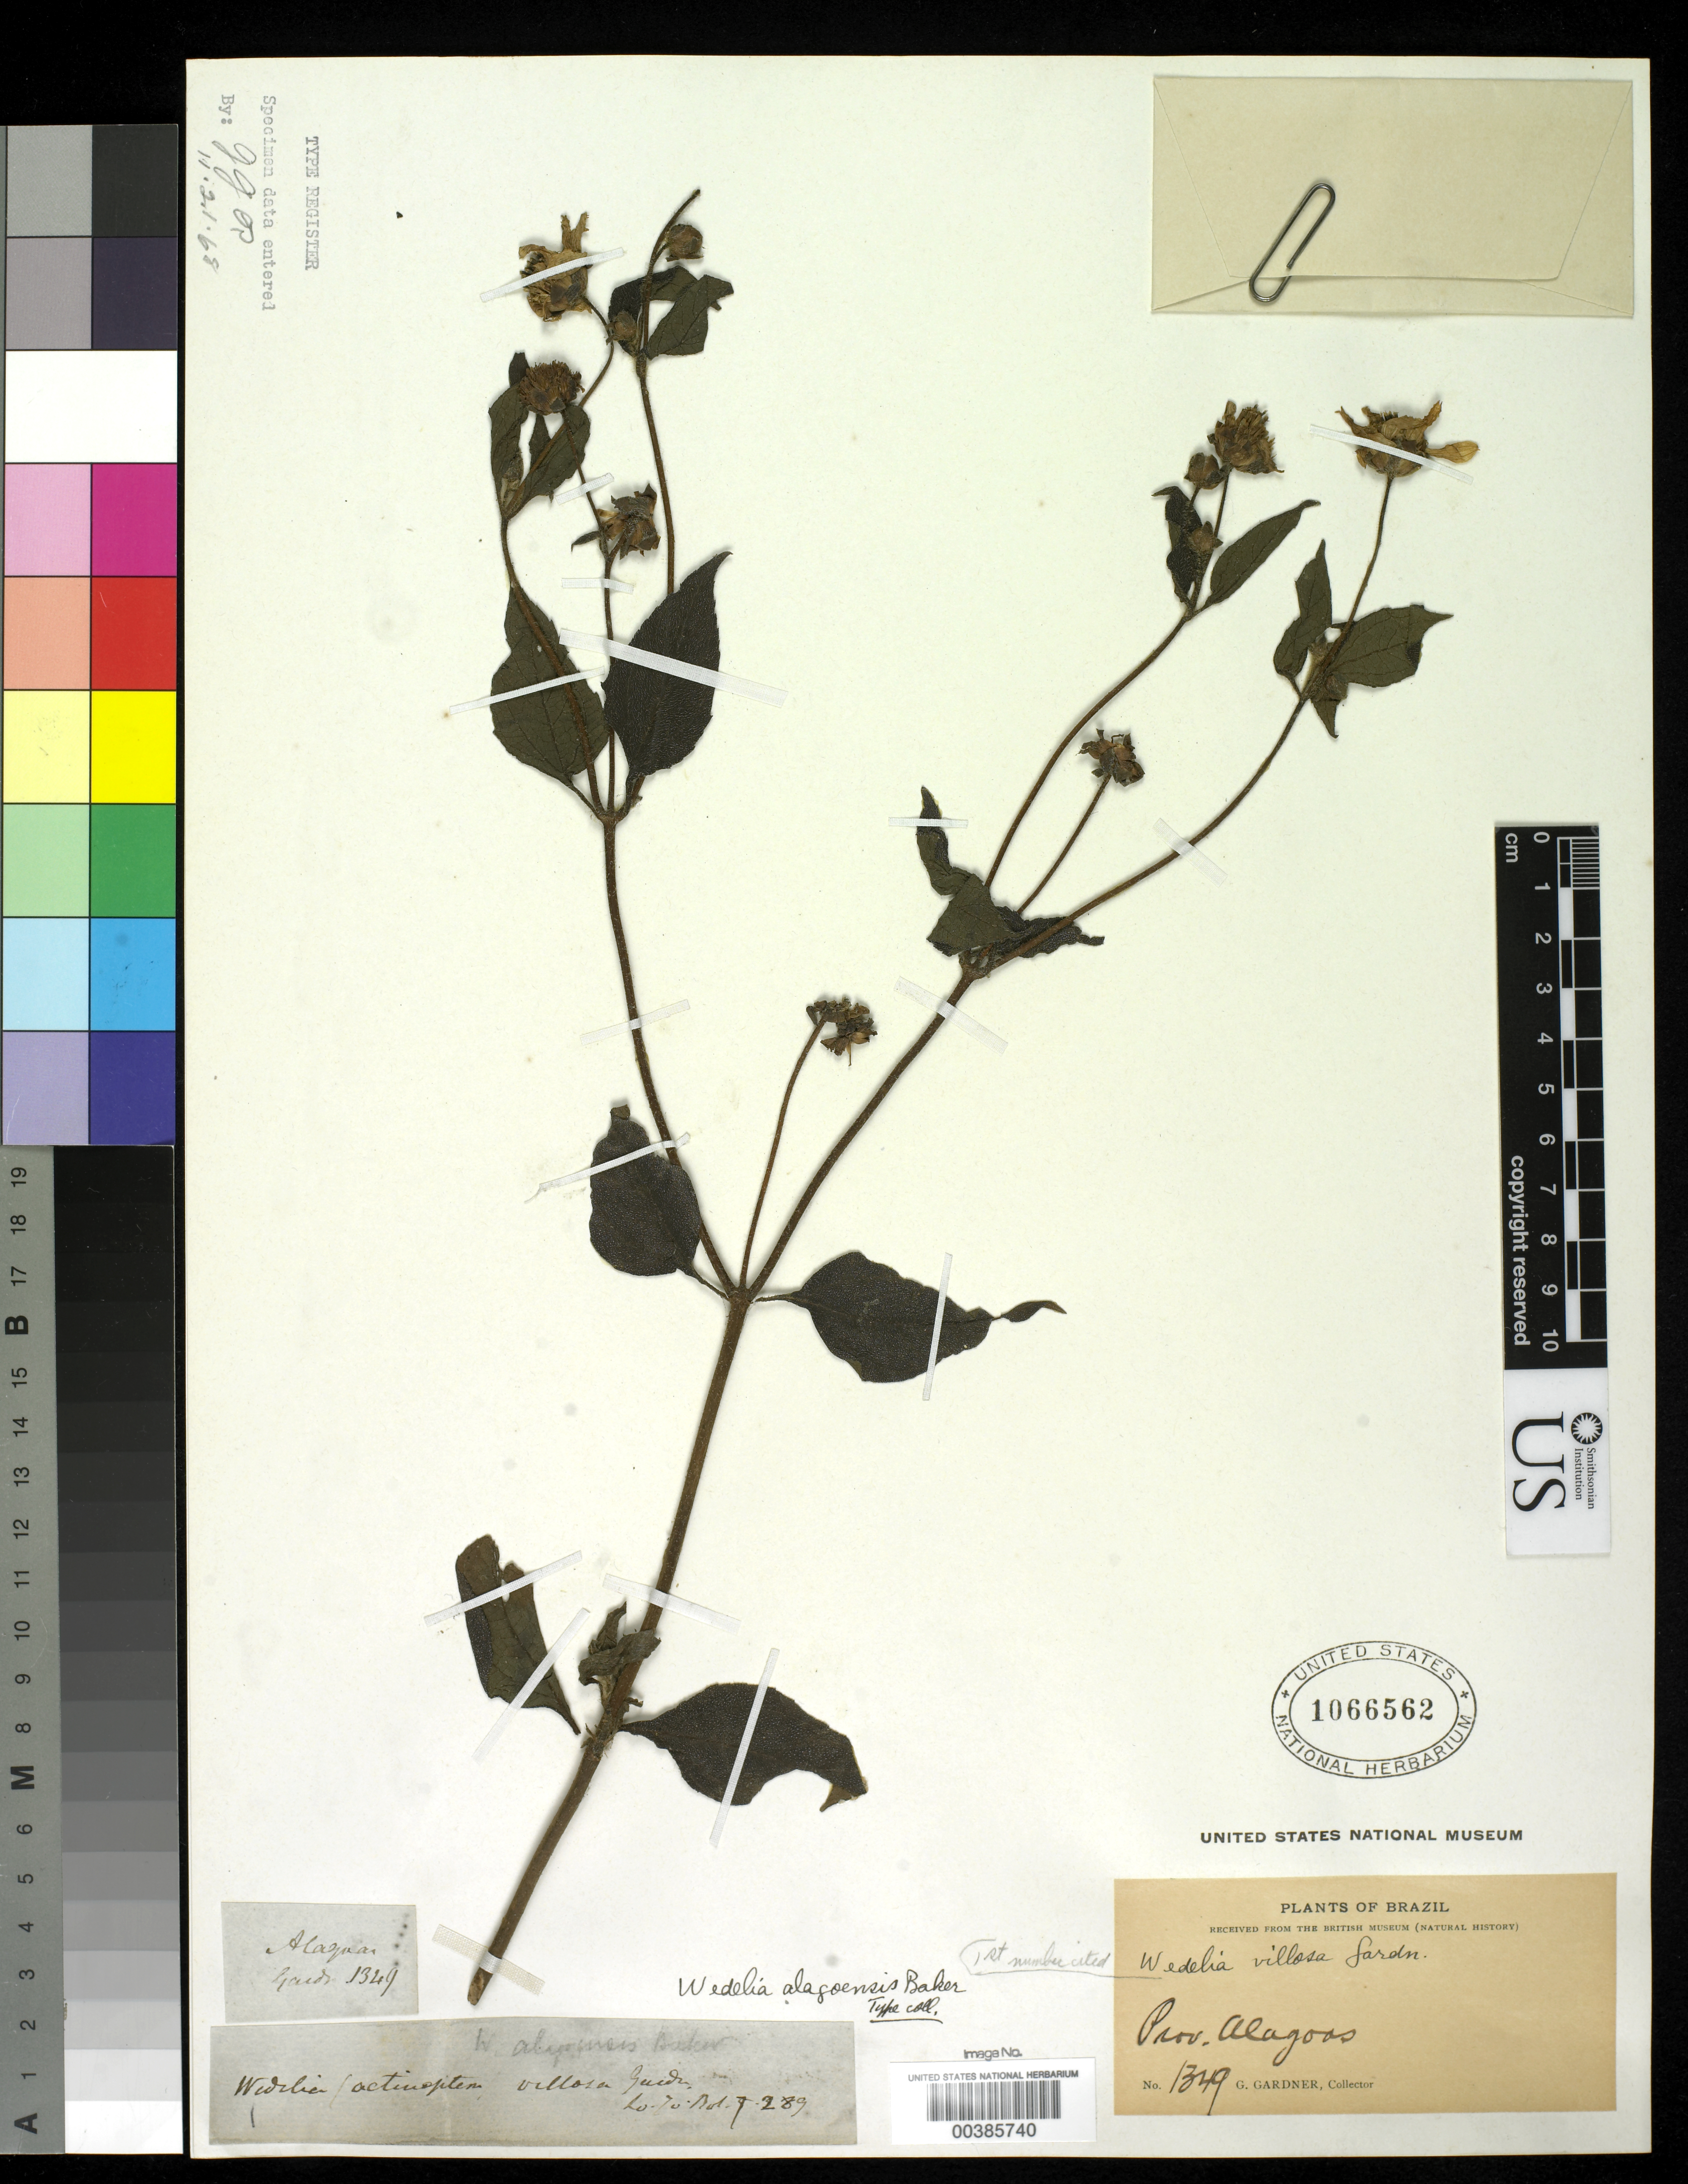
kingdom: Plantae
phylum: Tracheophyta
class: Magnoliopsida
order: Asterales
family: Asteraceae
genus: Wedelia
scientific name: Wedelia alagoensis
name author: Baker in Mart.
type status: Isotype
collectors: G. Gardner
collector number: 1349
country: Brazil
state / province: Alagoas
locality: Inter Maceio et urban Alagoas. [Between Maceio and the city of Alagoas.].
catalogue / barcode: US 1066562